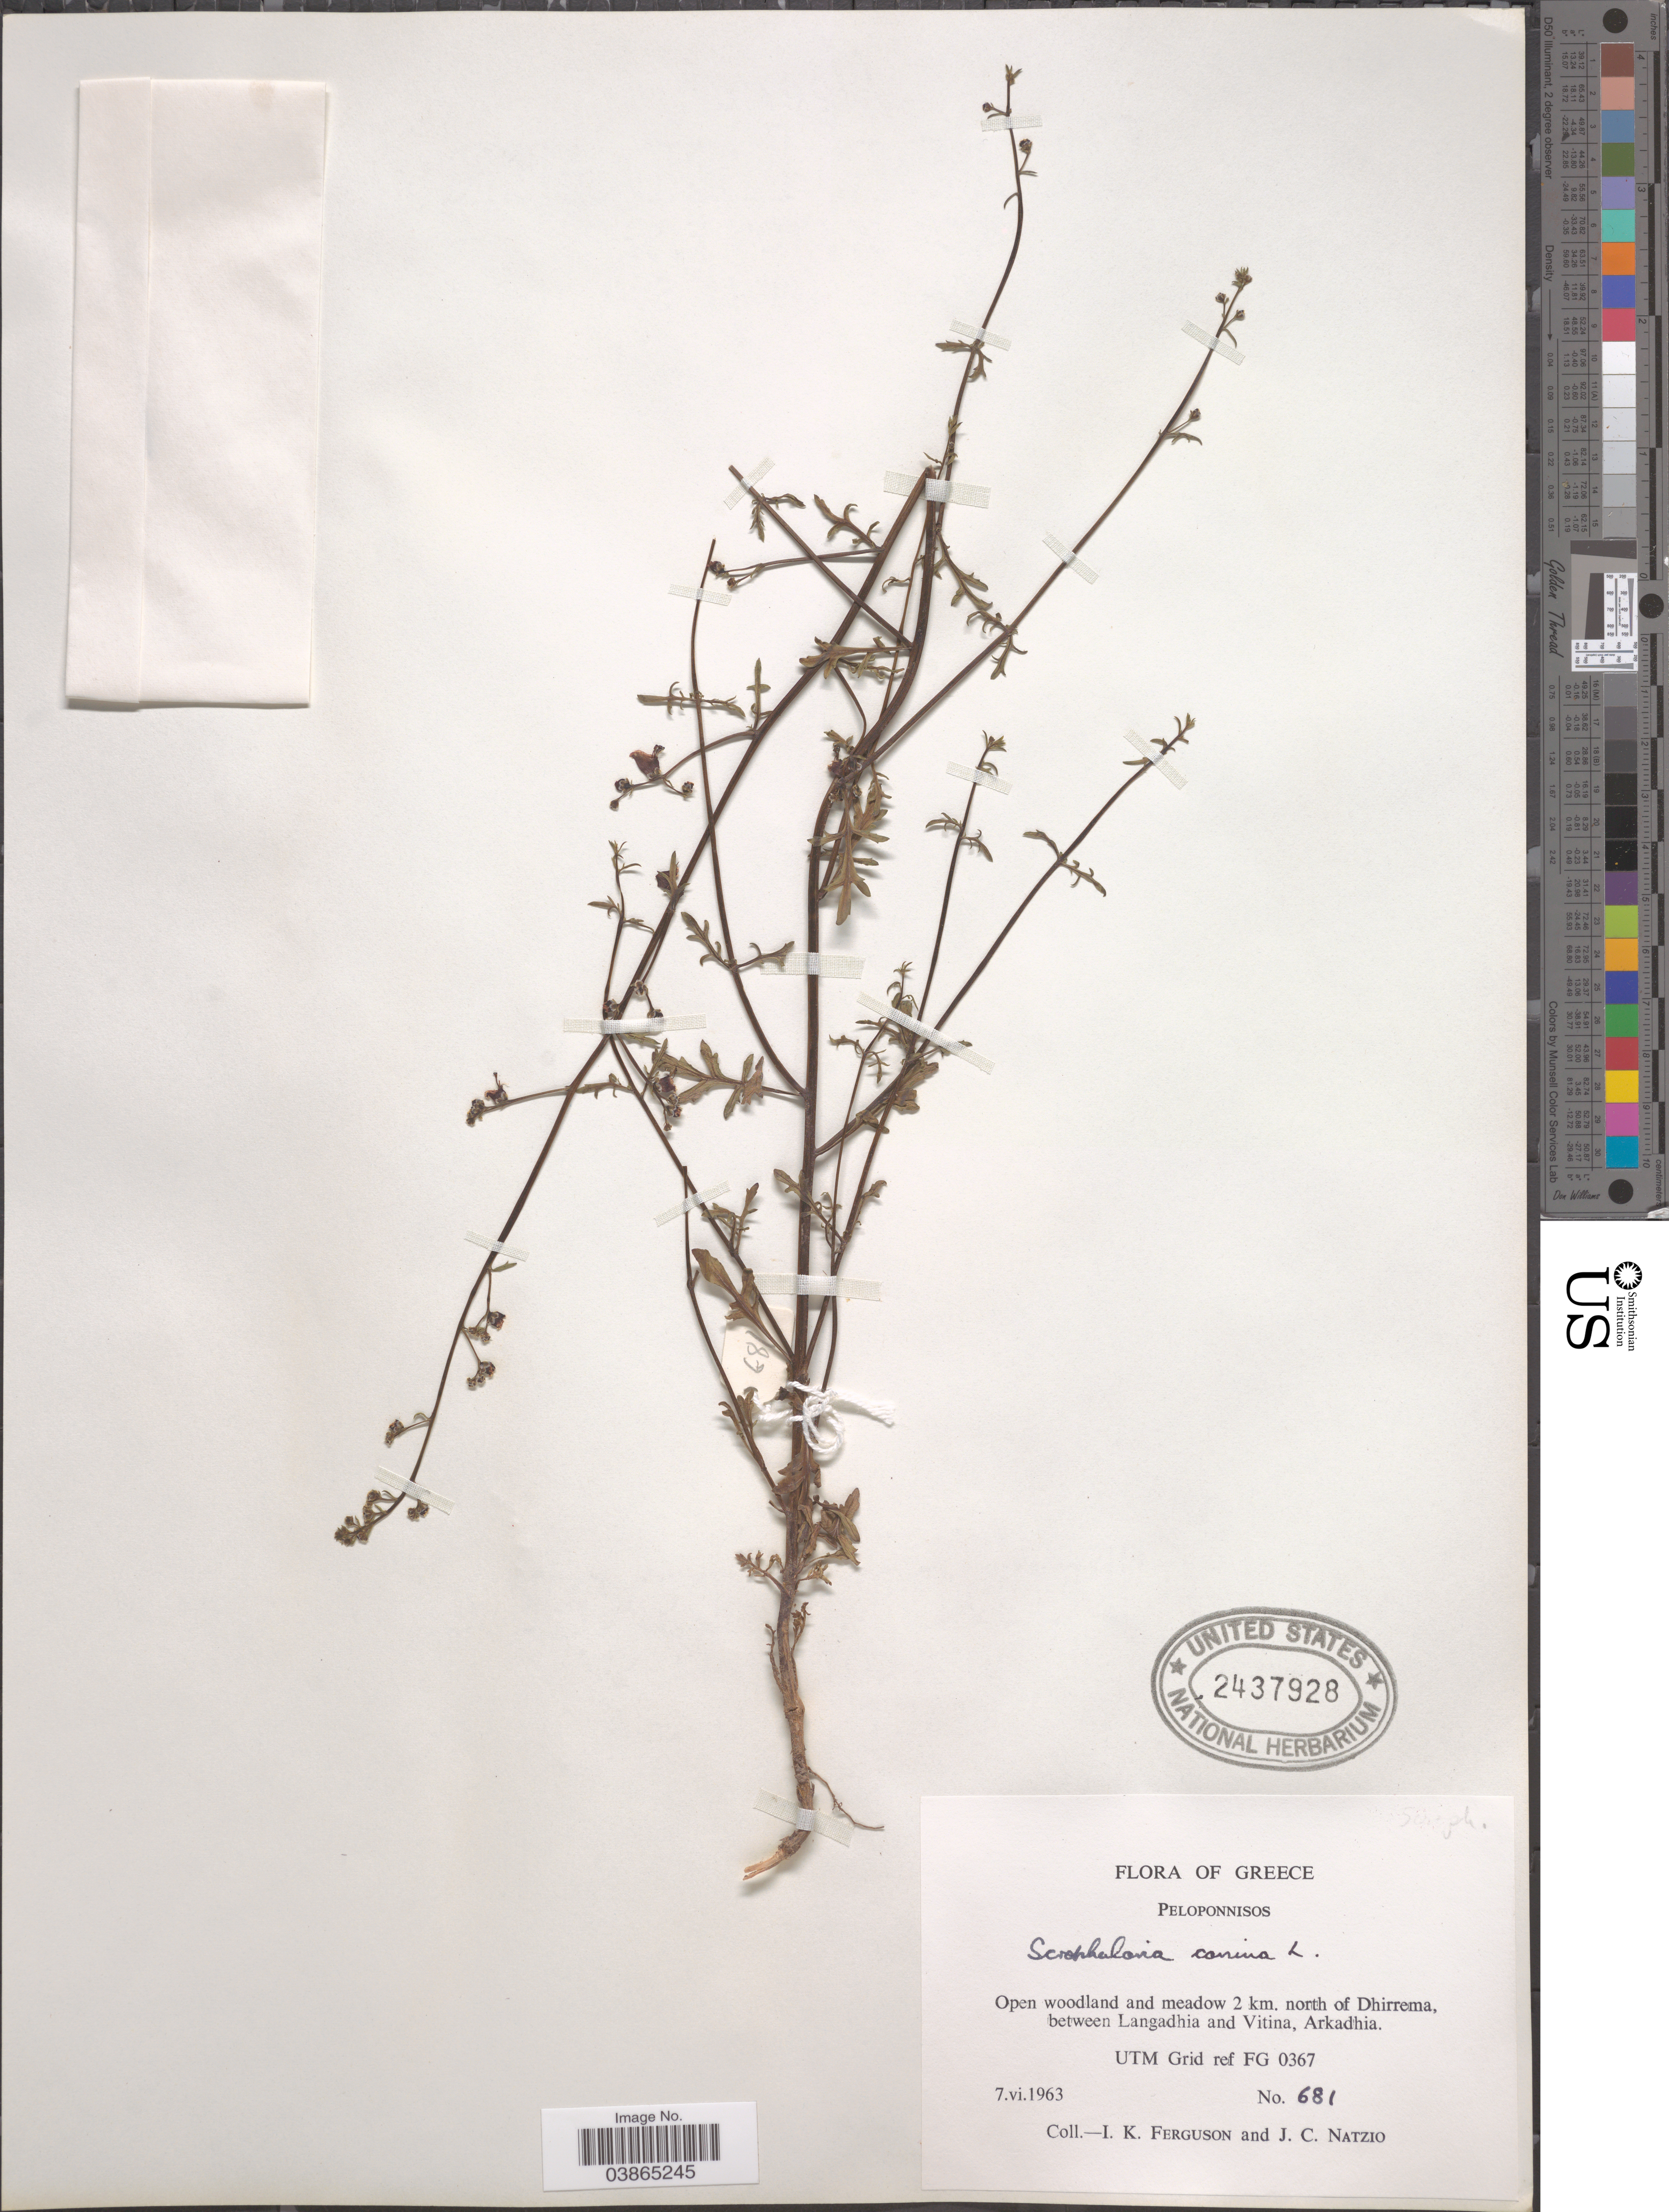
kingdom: Plantae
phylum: Tracheophyta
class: Magnoliopsida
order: Lamiales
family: Scrophulariaceae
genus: Scrophularia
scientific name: Scrophularia canina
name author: L.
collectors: I. K. Ferguson & J. Natzio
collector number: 681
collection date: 1963-06-07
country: Greece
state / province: Peloponnese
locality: Peloponnisos. Open woodland and meadow 2 km. north of Dhirrema, between Langadhia and Vitina, Arkadhia. UTM Grid ref FG 0367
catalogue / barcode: US 2437928